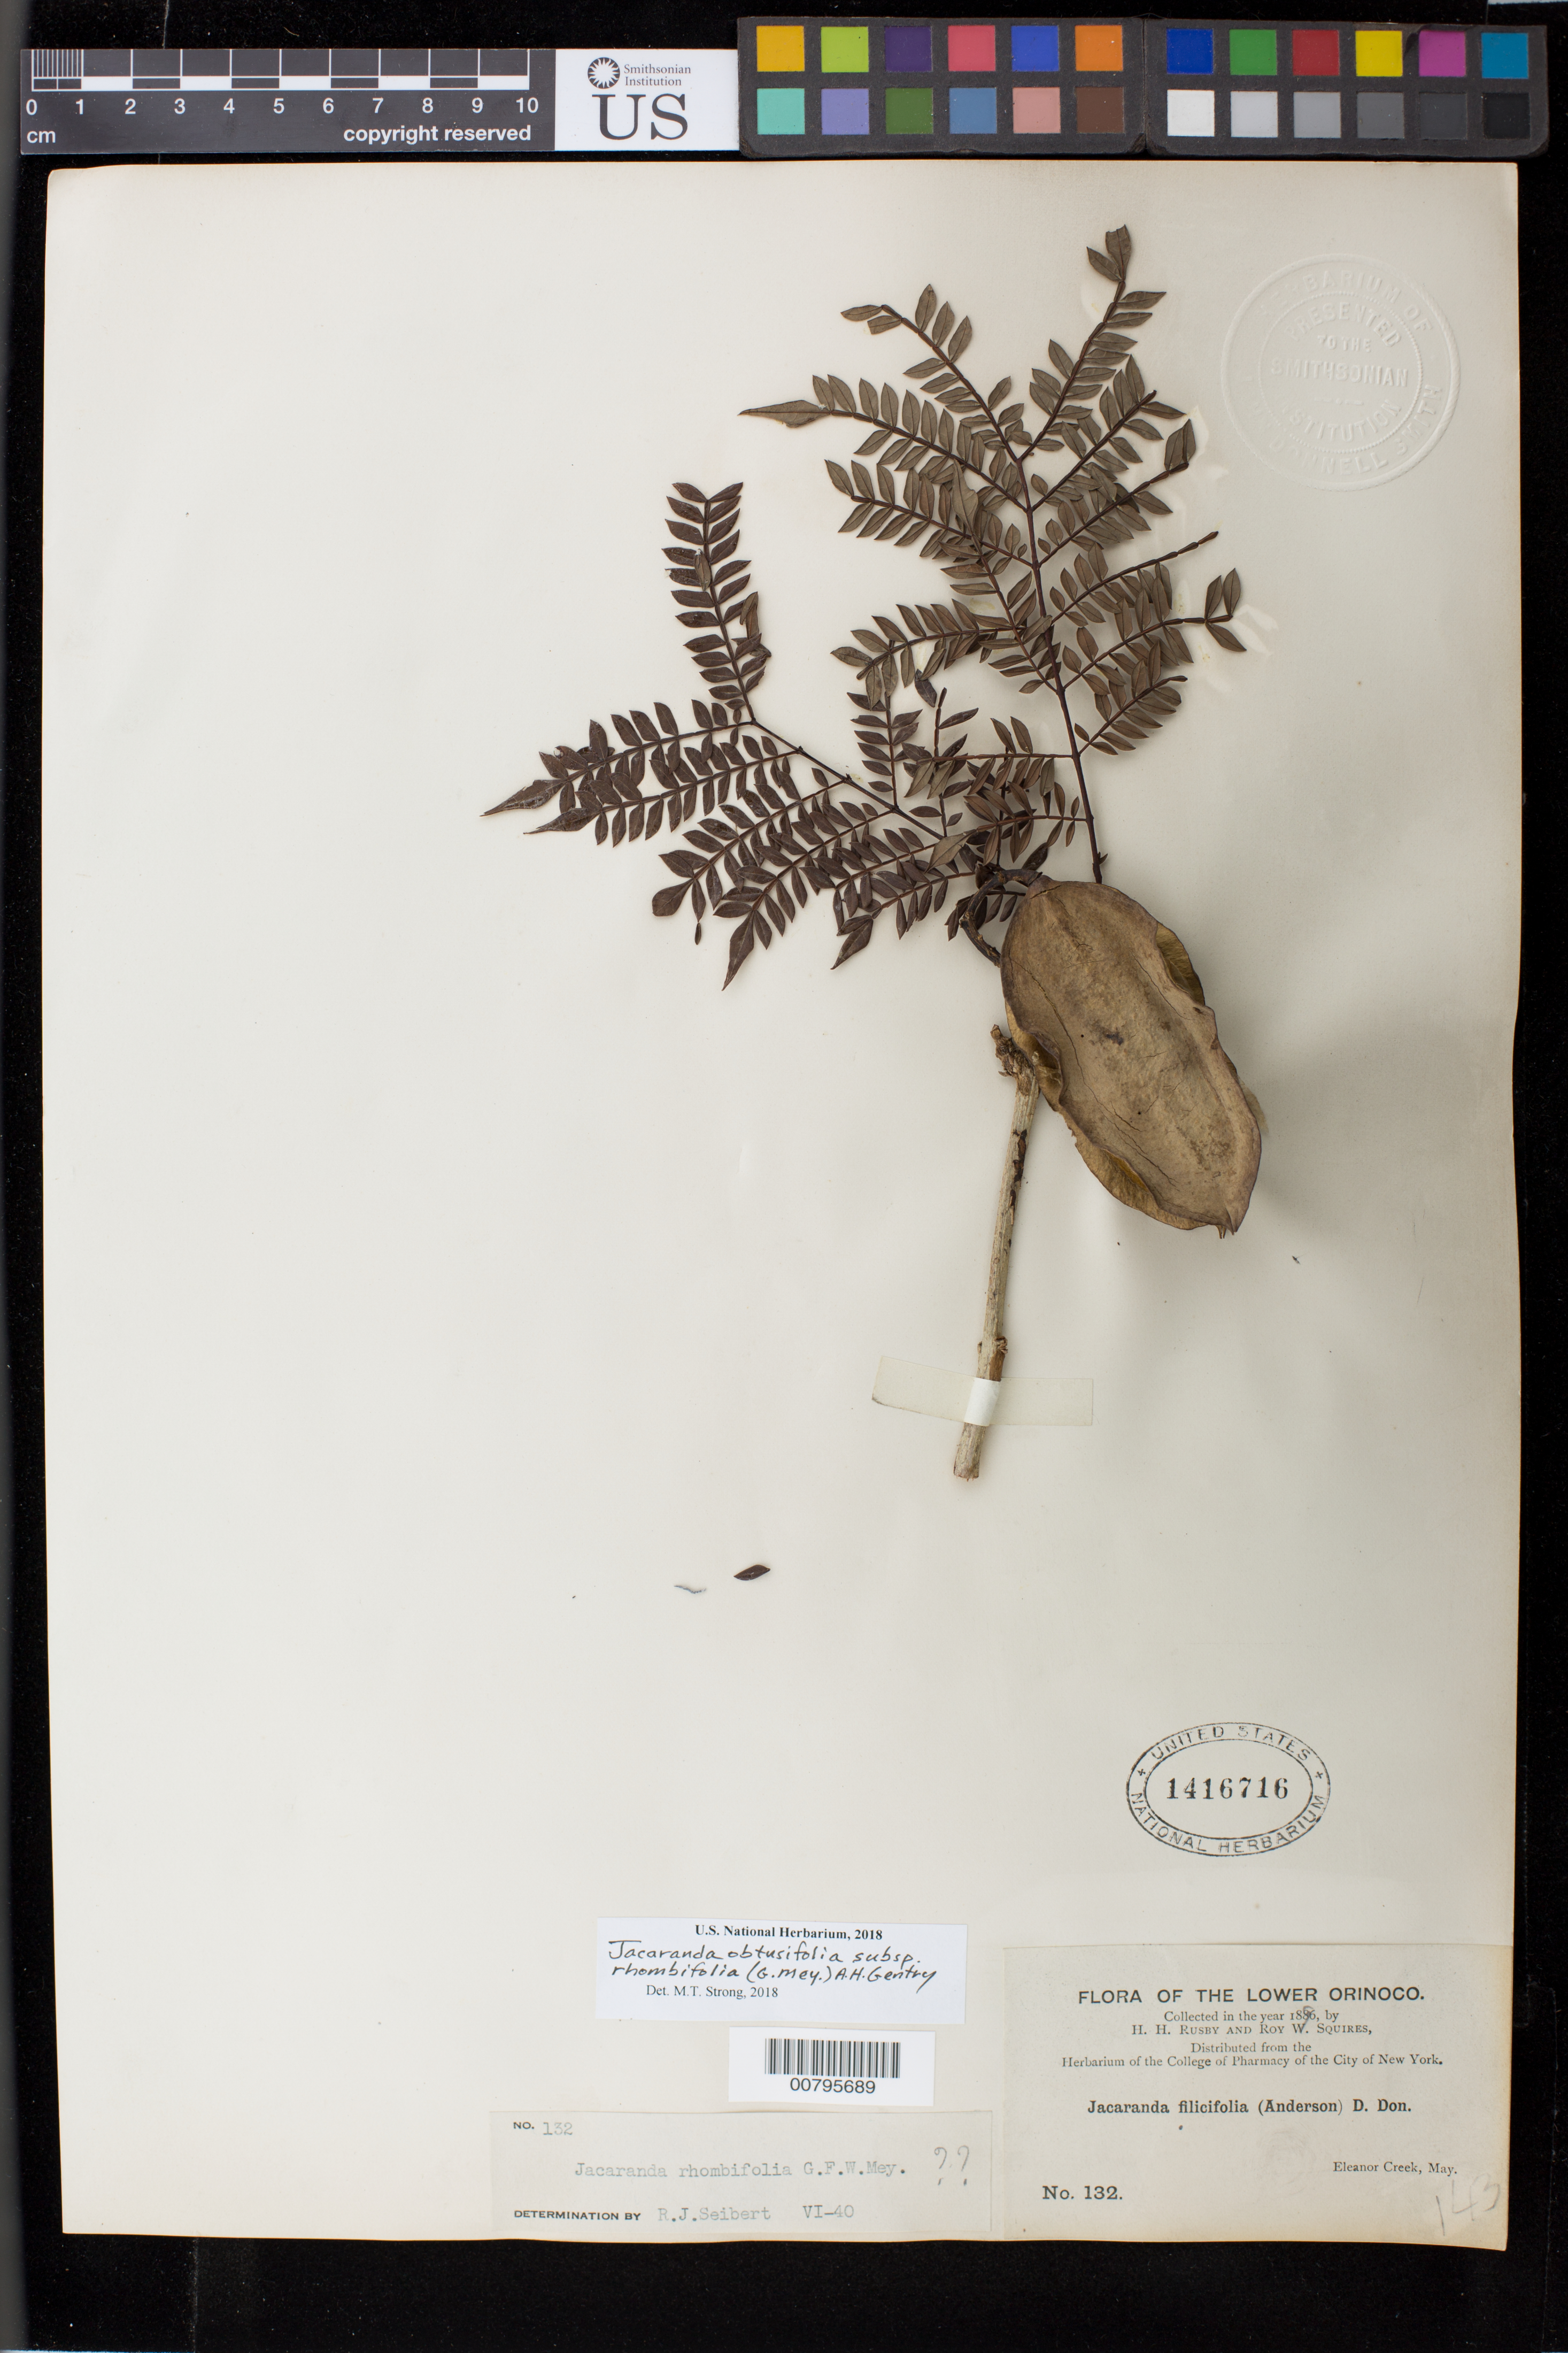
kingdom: Plantae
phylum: Tracheophyta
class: Magnoliopsida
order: Lamiales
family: Bignoniaceae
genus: Jacaranda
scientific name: Jacaranda obtusifolia subsp. rhombifolia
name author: (G. Mey.) A.H. Gentry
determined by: Strong, M. T., (US), Smithsonian Institution - National Museum of Natural History (UNITED STATES)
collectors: H. H. Rusby & R. Squires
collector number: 132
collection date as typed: May 1896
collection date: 1896-05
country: Venezuela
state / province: Delta Amacuro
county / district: Antonio Díaz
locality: Lower Orinoco, Eleanor Creek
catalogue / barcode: US 1416716